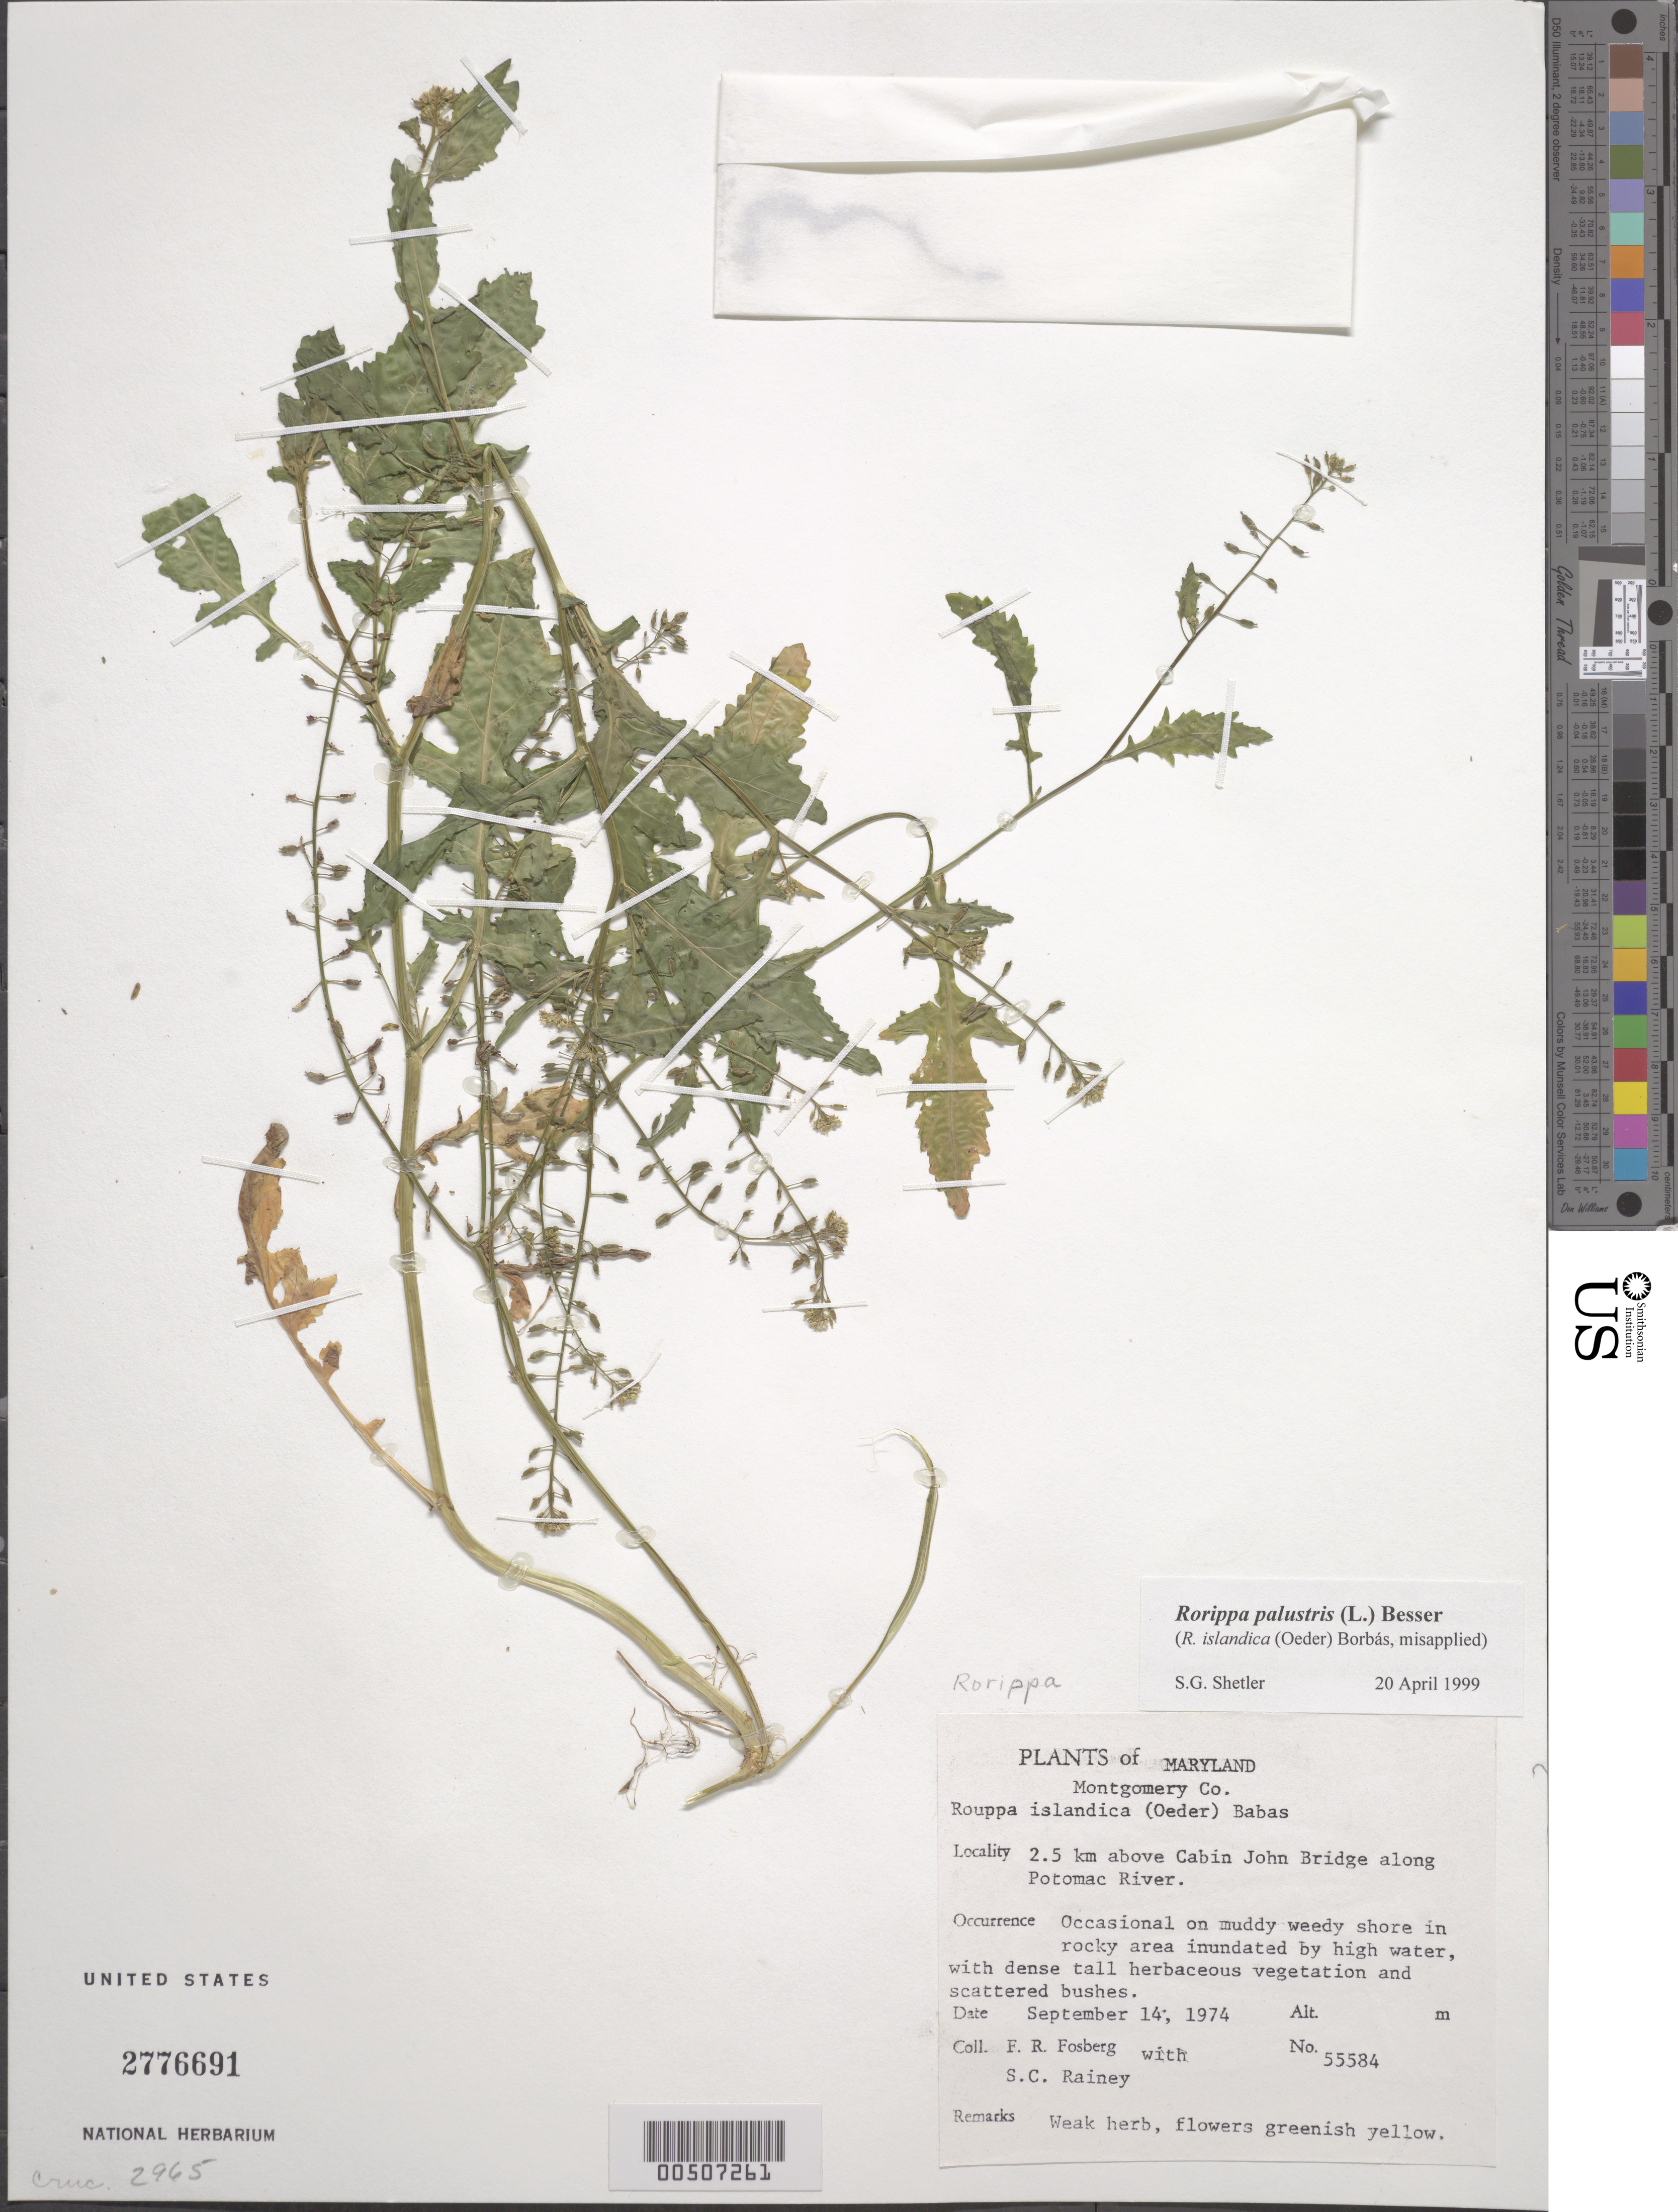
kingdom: Plantae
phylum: Tracheophyta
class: Magnoliopsida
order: Brassicales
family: Brassicaceae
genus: Rorippa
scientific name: Rorippa palustris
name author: (L.) Besser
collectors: F. R. Fosberg & S. C. Rainey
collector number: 55584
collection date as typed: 14 Sep 1974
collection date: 1974-09-14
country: United States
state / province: Maryland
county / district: Montgomery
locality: Above Cabin John Bridge along Potomac River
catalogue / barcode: US 2776691